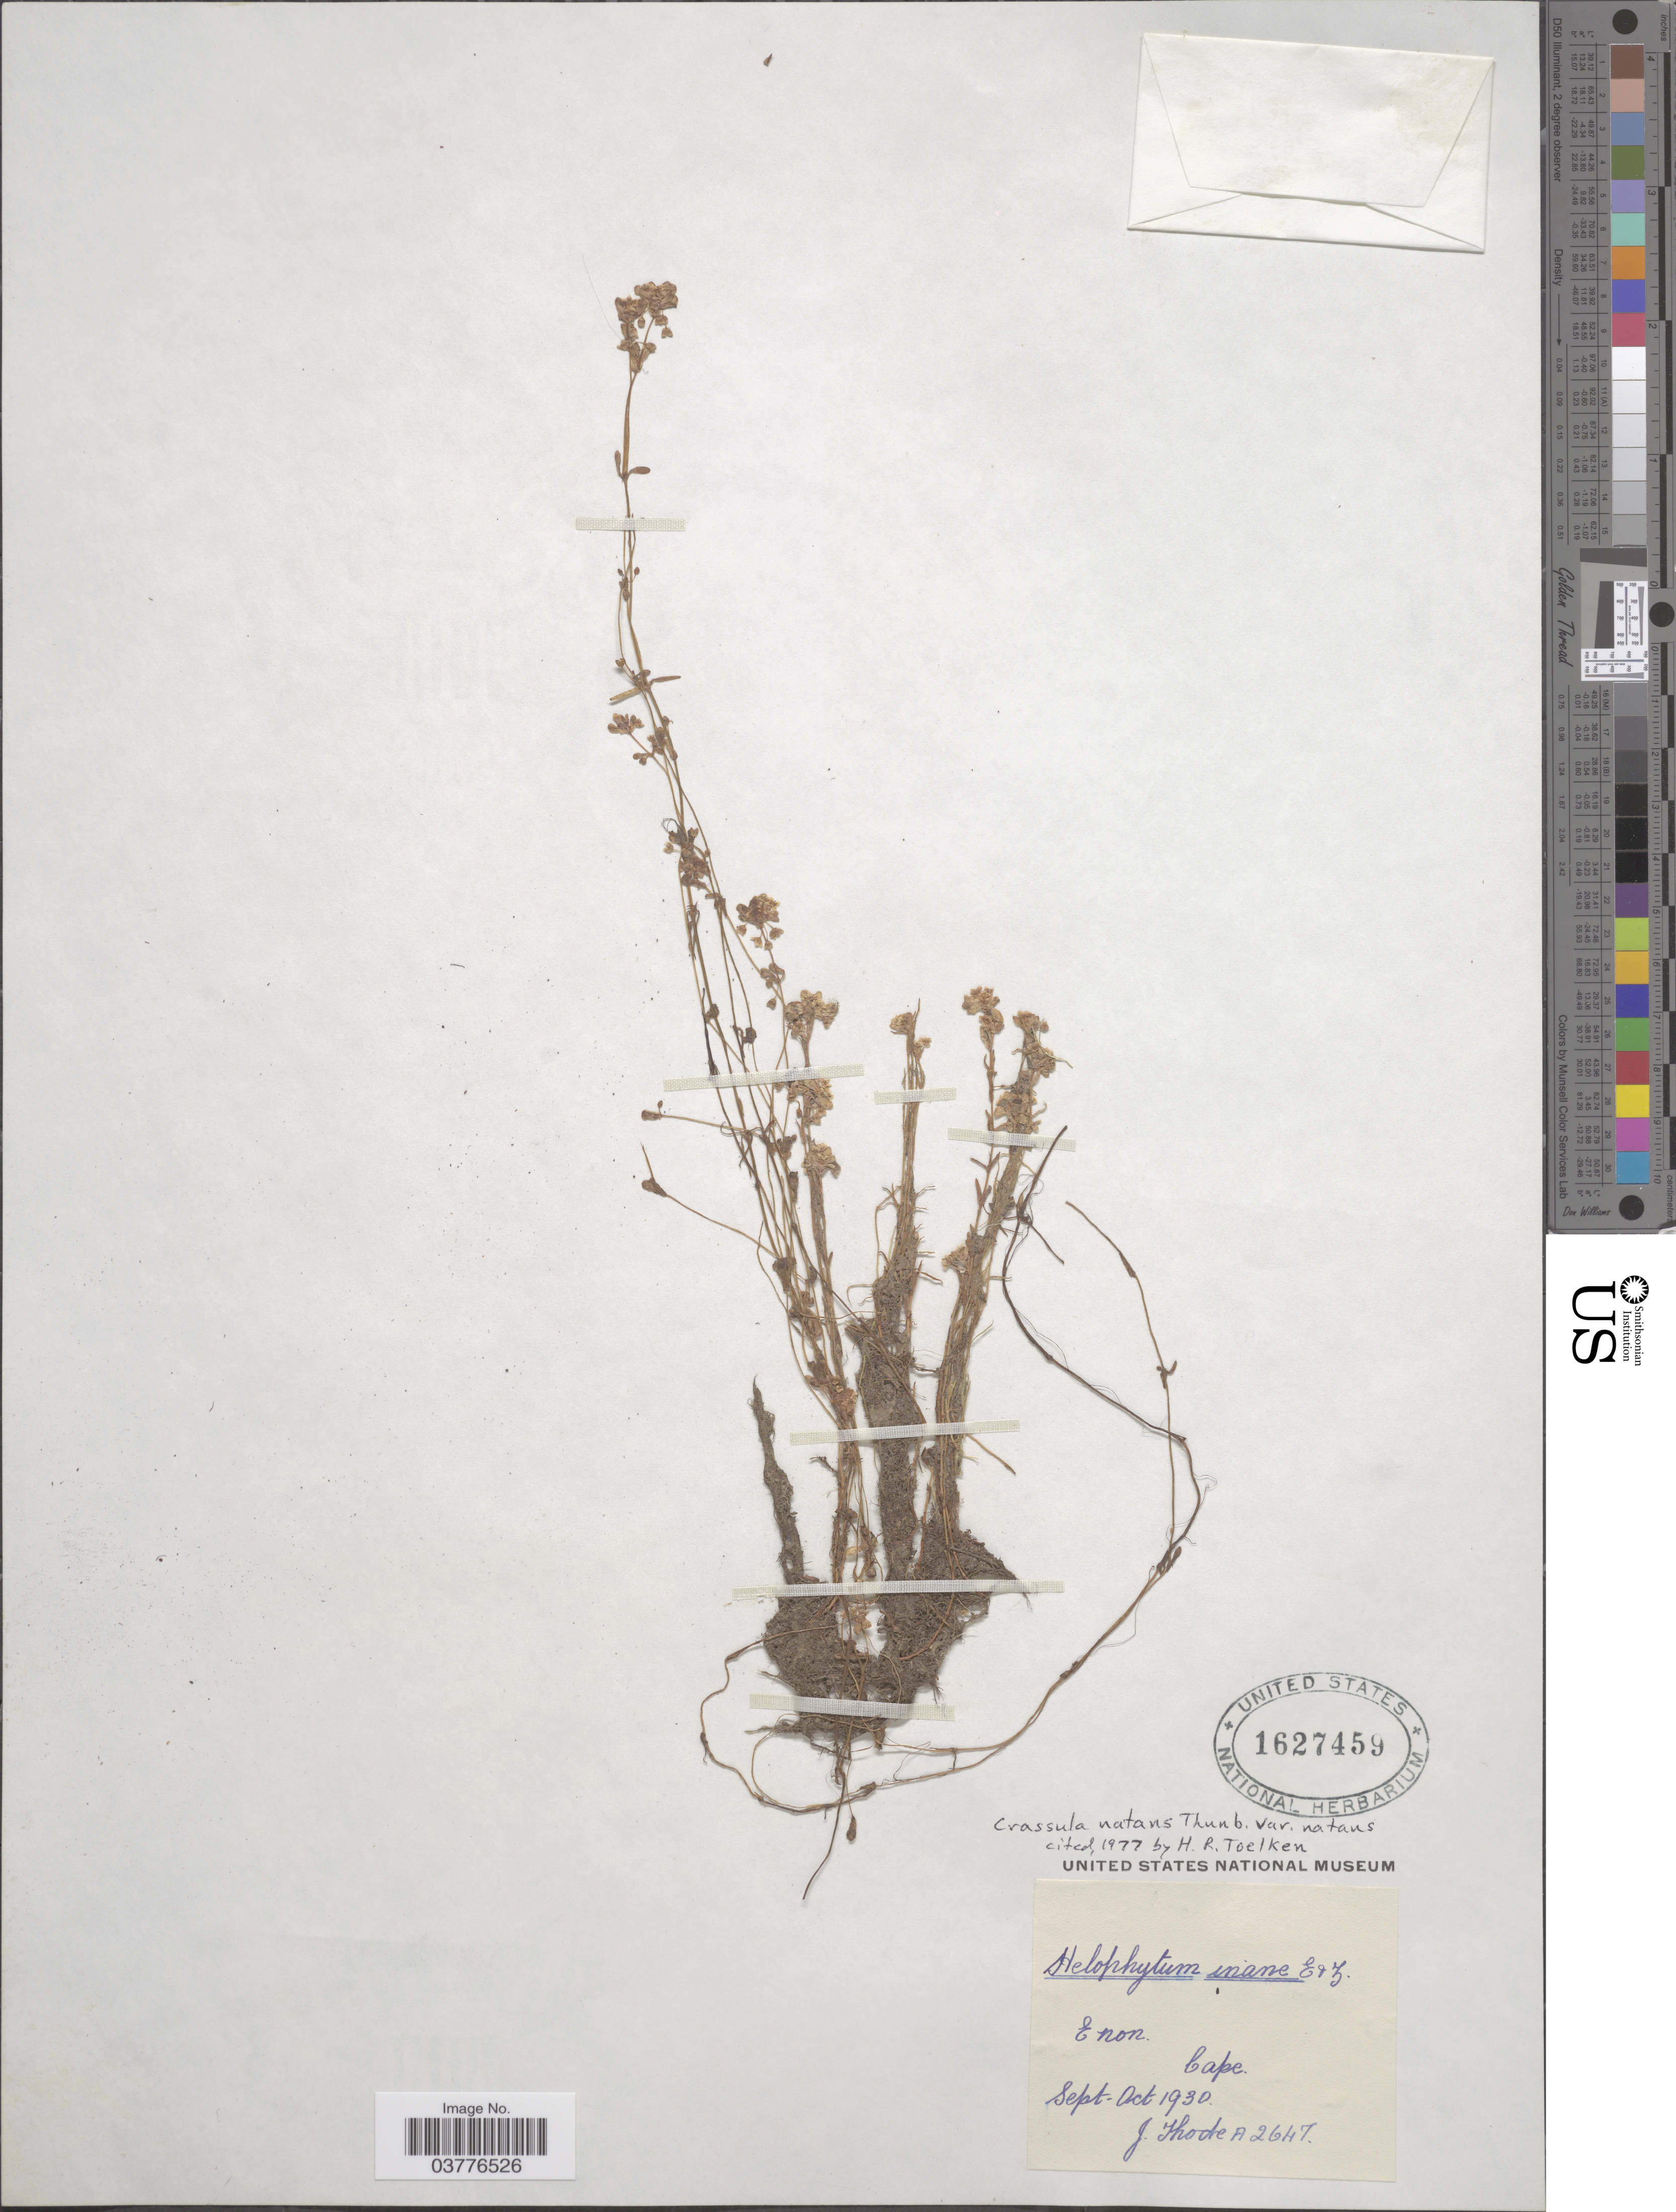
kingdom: Plantae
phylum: Tracheophyta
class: Magnoliopsida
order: Saxifragales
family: Crassulaceae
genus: Crassula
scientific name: Crassula natans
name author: Thunb.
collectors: J. Thode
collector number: A2647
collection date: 1930-09/1930-10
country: South Africa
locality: W. non. Cape.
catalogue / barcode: US 1627459